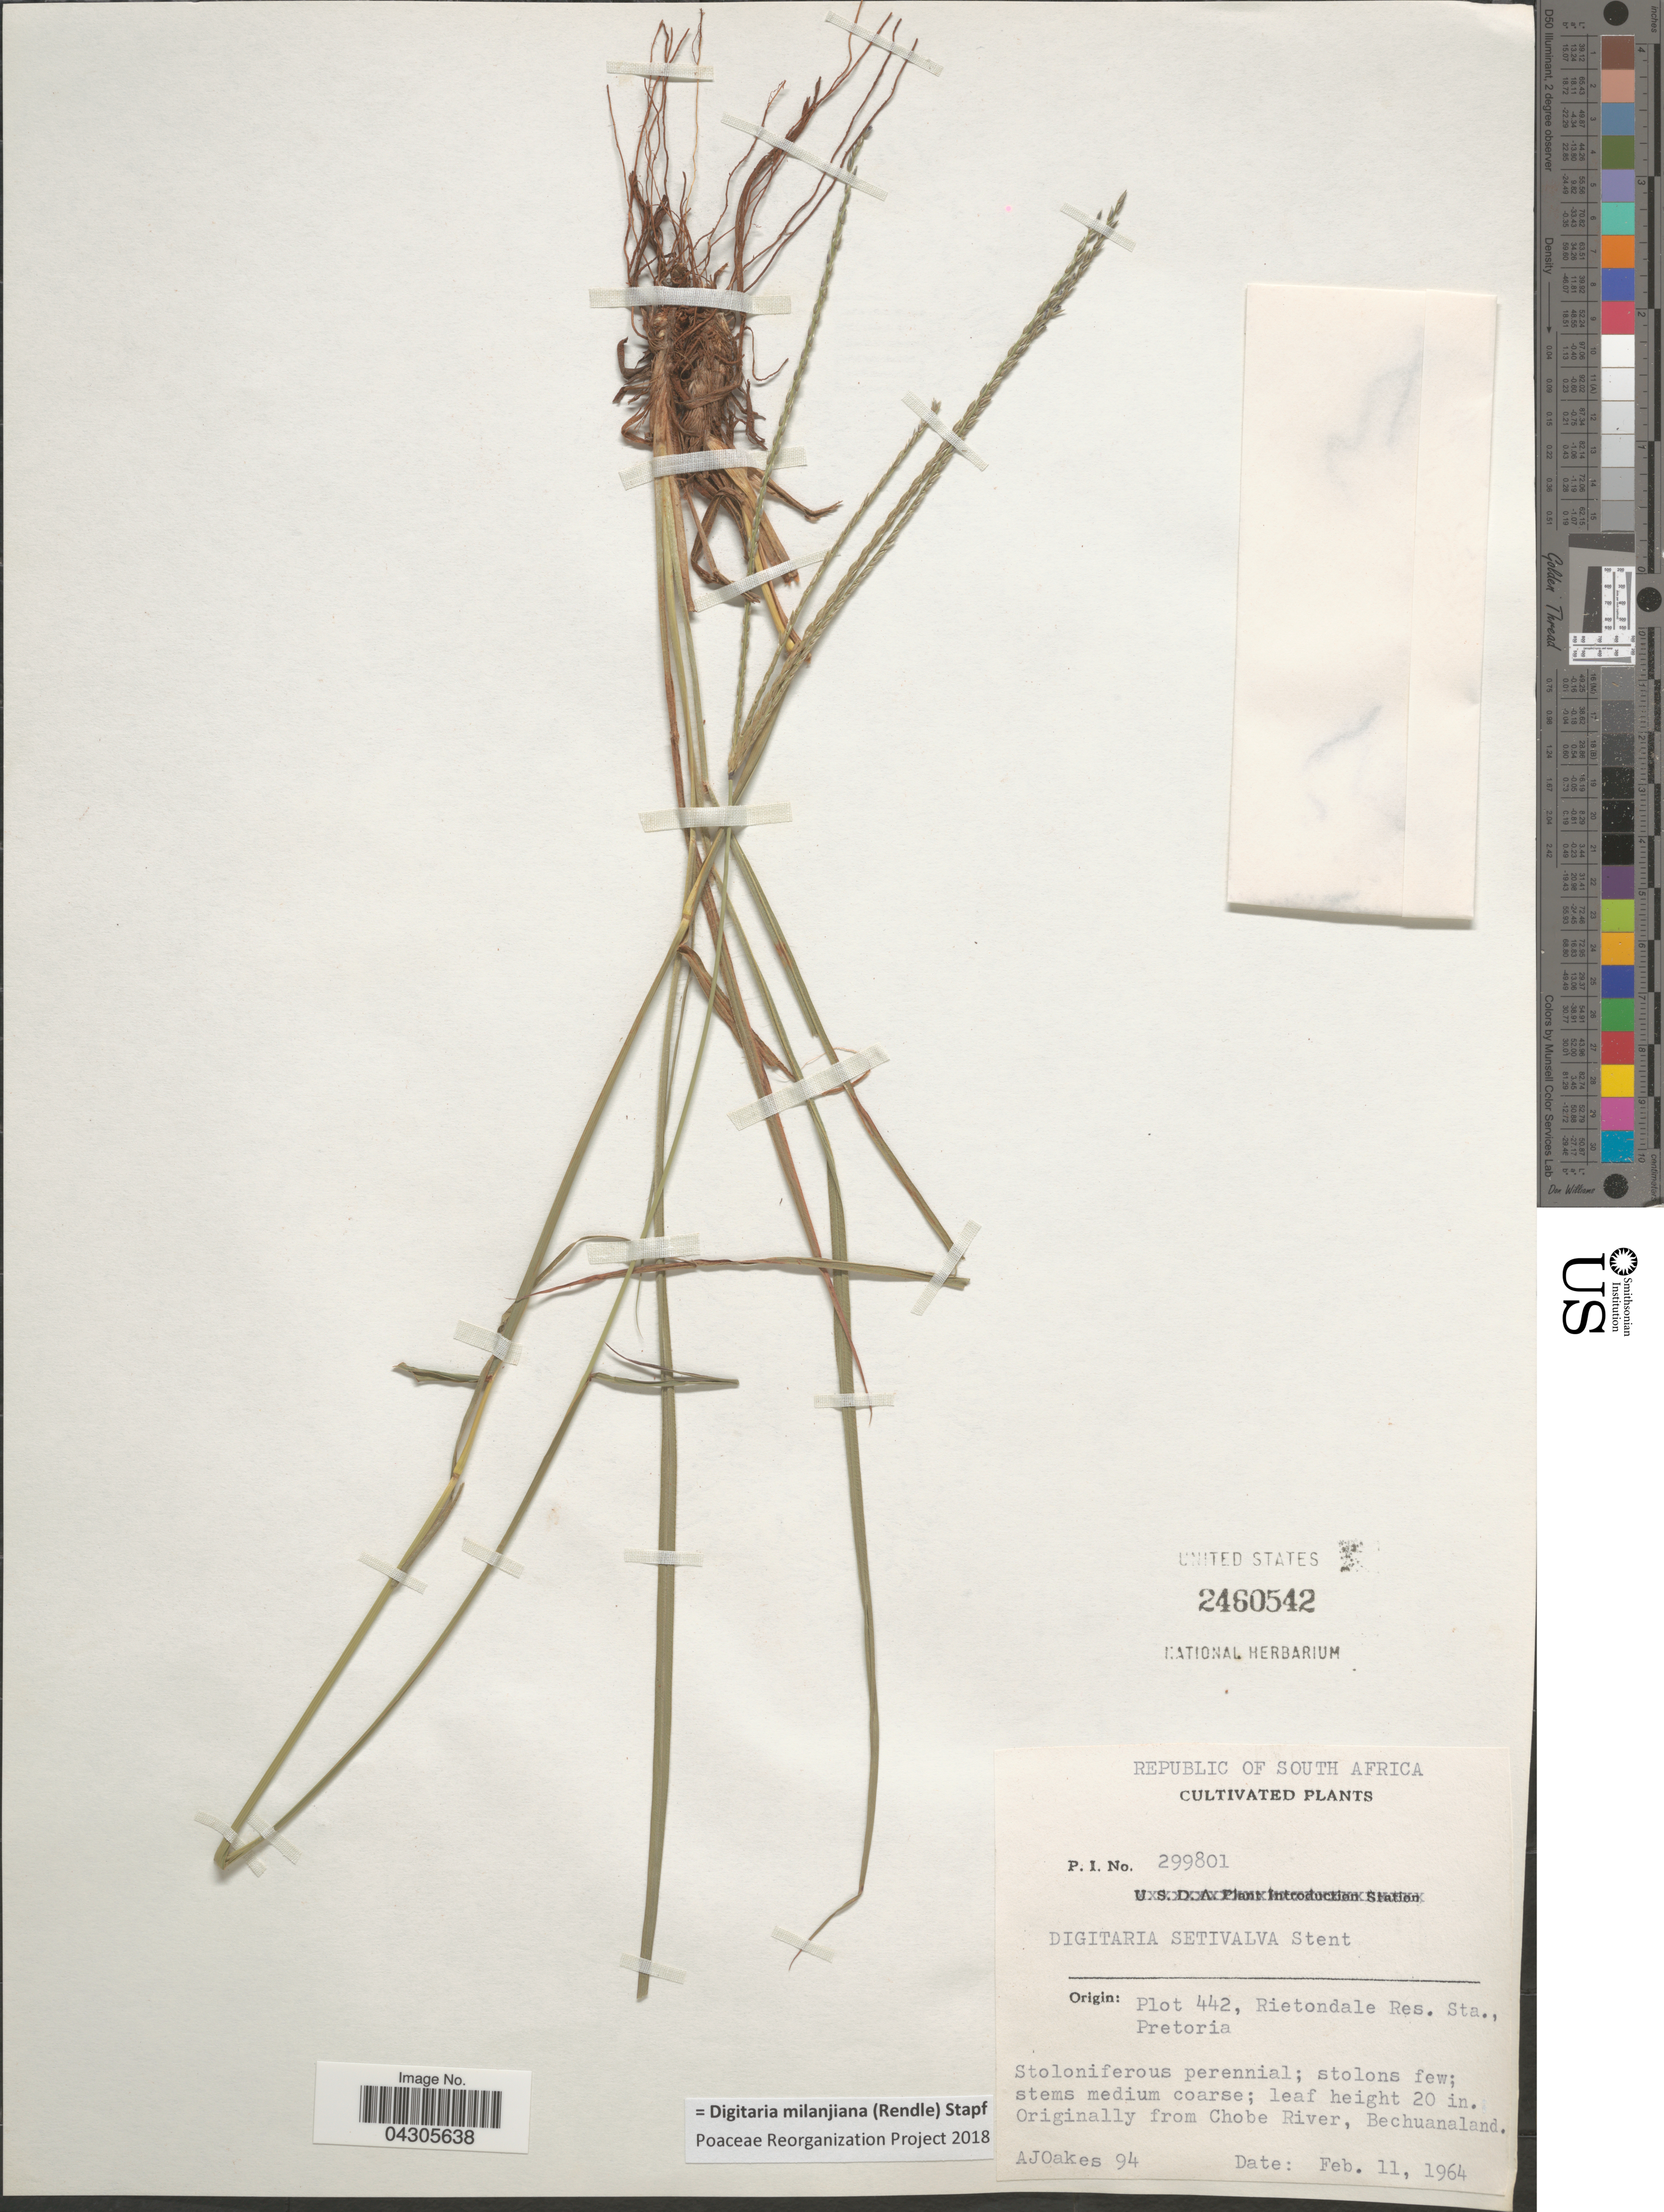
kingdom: Plantae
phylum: Tracheophyta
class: Liliopsida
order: Poales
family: Poaceae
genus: Digitaria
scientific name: Digitaria milanjiana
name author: (Rendle) Stapf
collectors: A. Oakes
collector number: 94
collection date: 1964-02-11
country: South Africa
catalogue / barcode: US 2460542